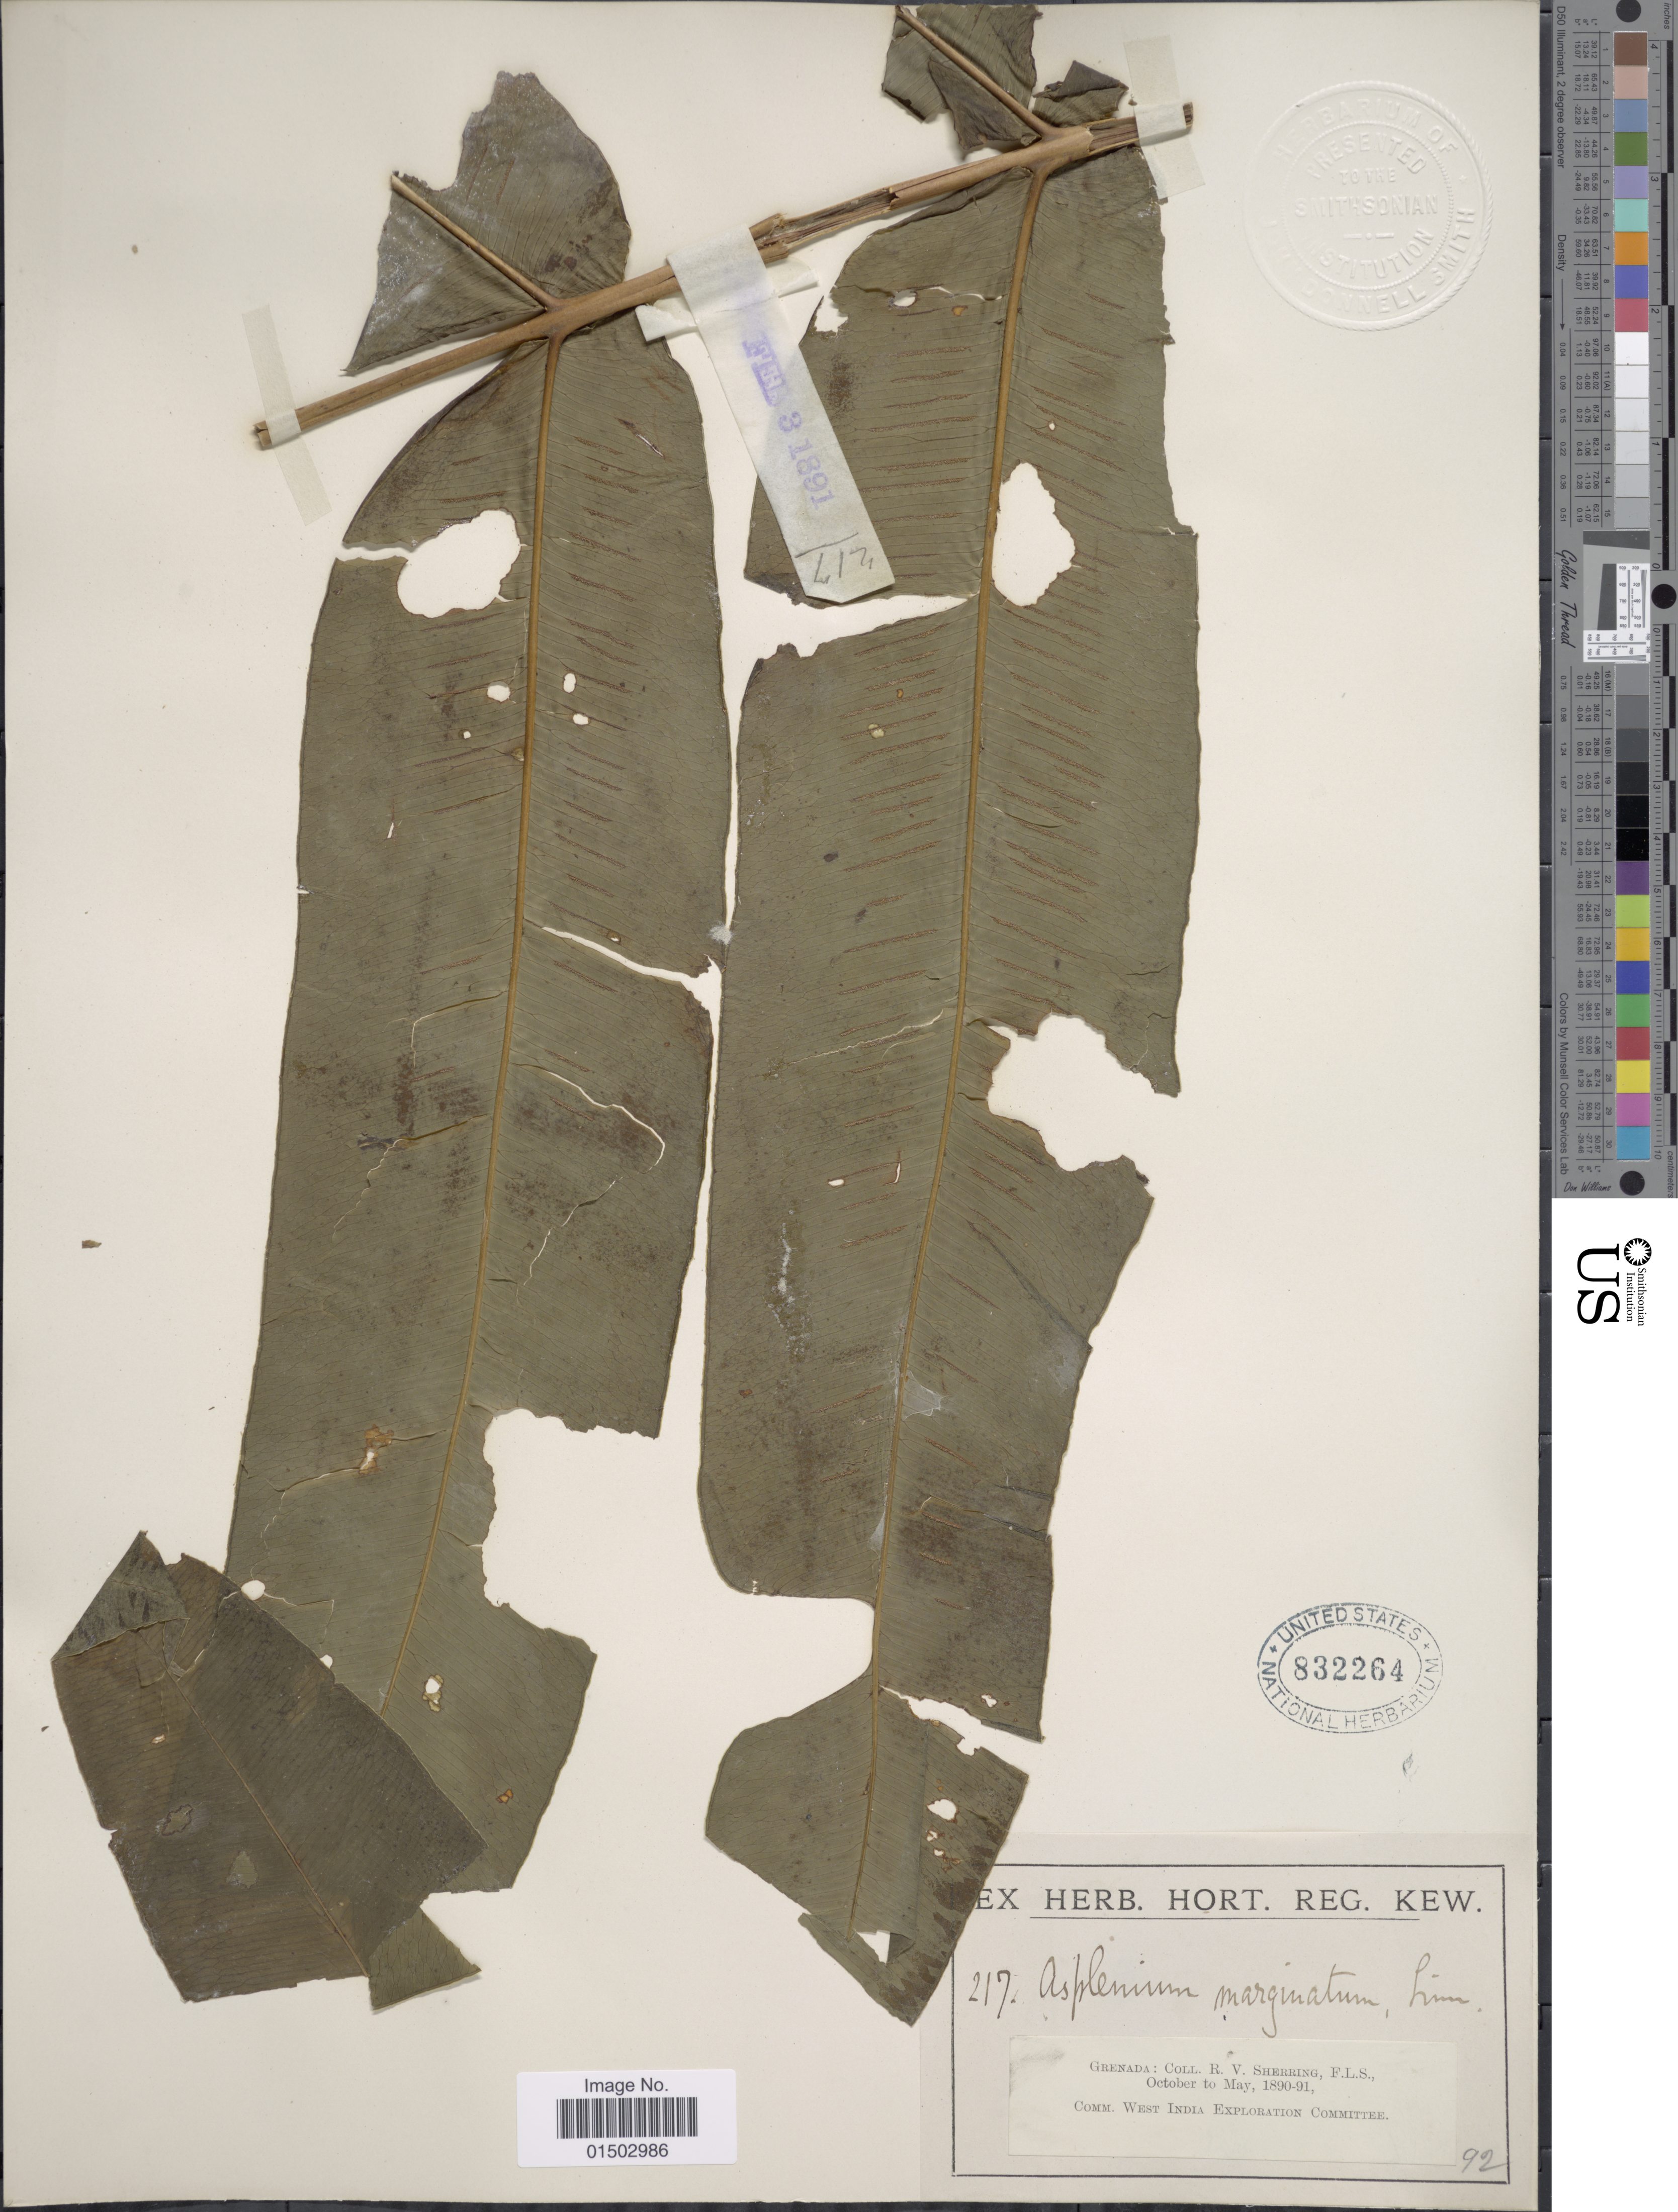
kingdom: Plantae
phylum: Tracheophyta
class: Polypodiopsida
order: Polypodiales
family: Hemidictyaceae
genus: Hemidictyum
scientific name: Hemidictyum marginatum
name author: (L.) C. Presl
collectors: R. Sherring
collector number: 217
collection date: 1890-10/1891-05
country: Grenada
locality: F.L.S.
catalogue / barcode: US 832264